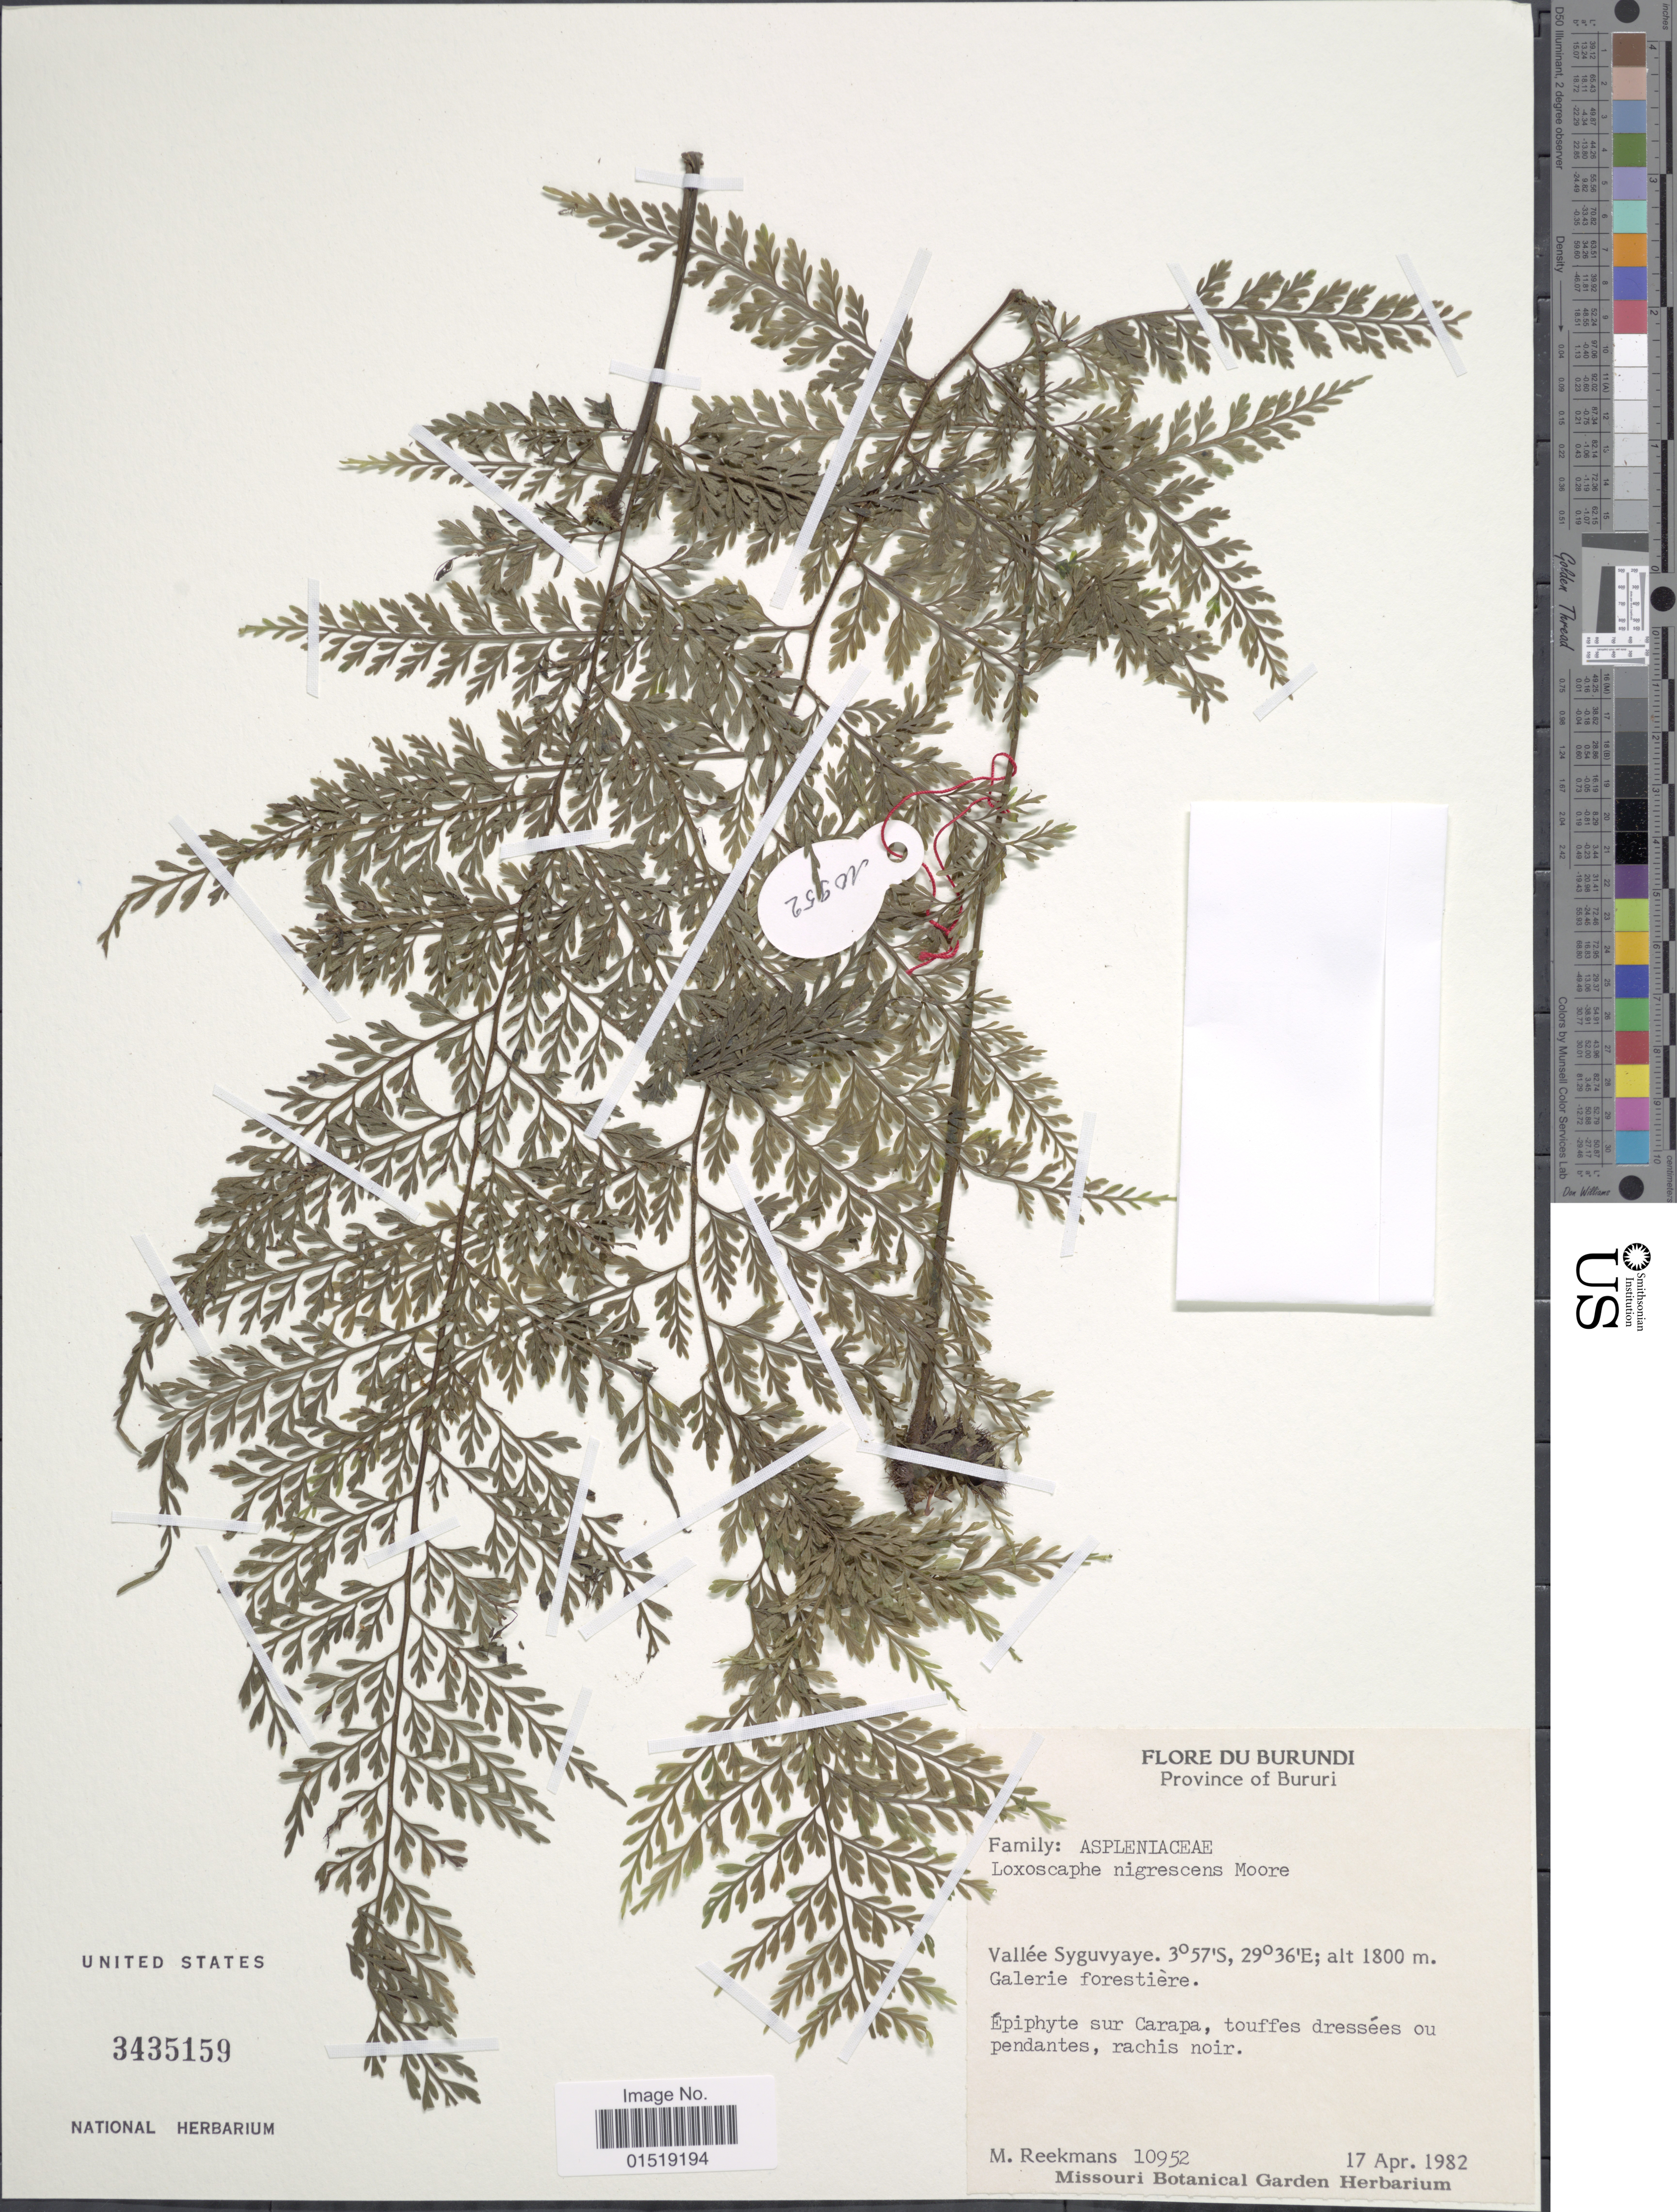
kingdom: Plantae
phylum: Tracheophyta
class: Polypodiopsida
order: Polypodiales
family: Aspleniaceae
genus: Asplenium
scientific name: Asplenium hypomelas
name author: Kuhn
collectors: M. Reekmans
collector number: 10952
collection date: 1982-04-17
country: Burundi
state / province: Bururi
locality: Province of Bururi. Vallée Syguvyaye.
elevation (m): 1800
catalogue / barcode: US 3435159